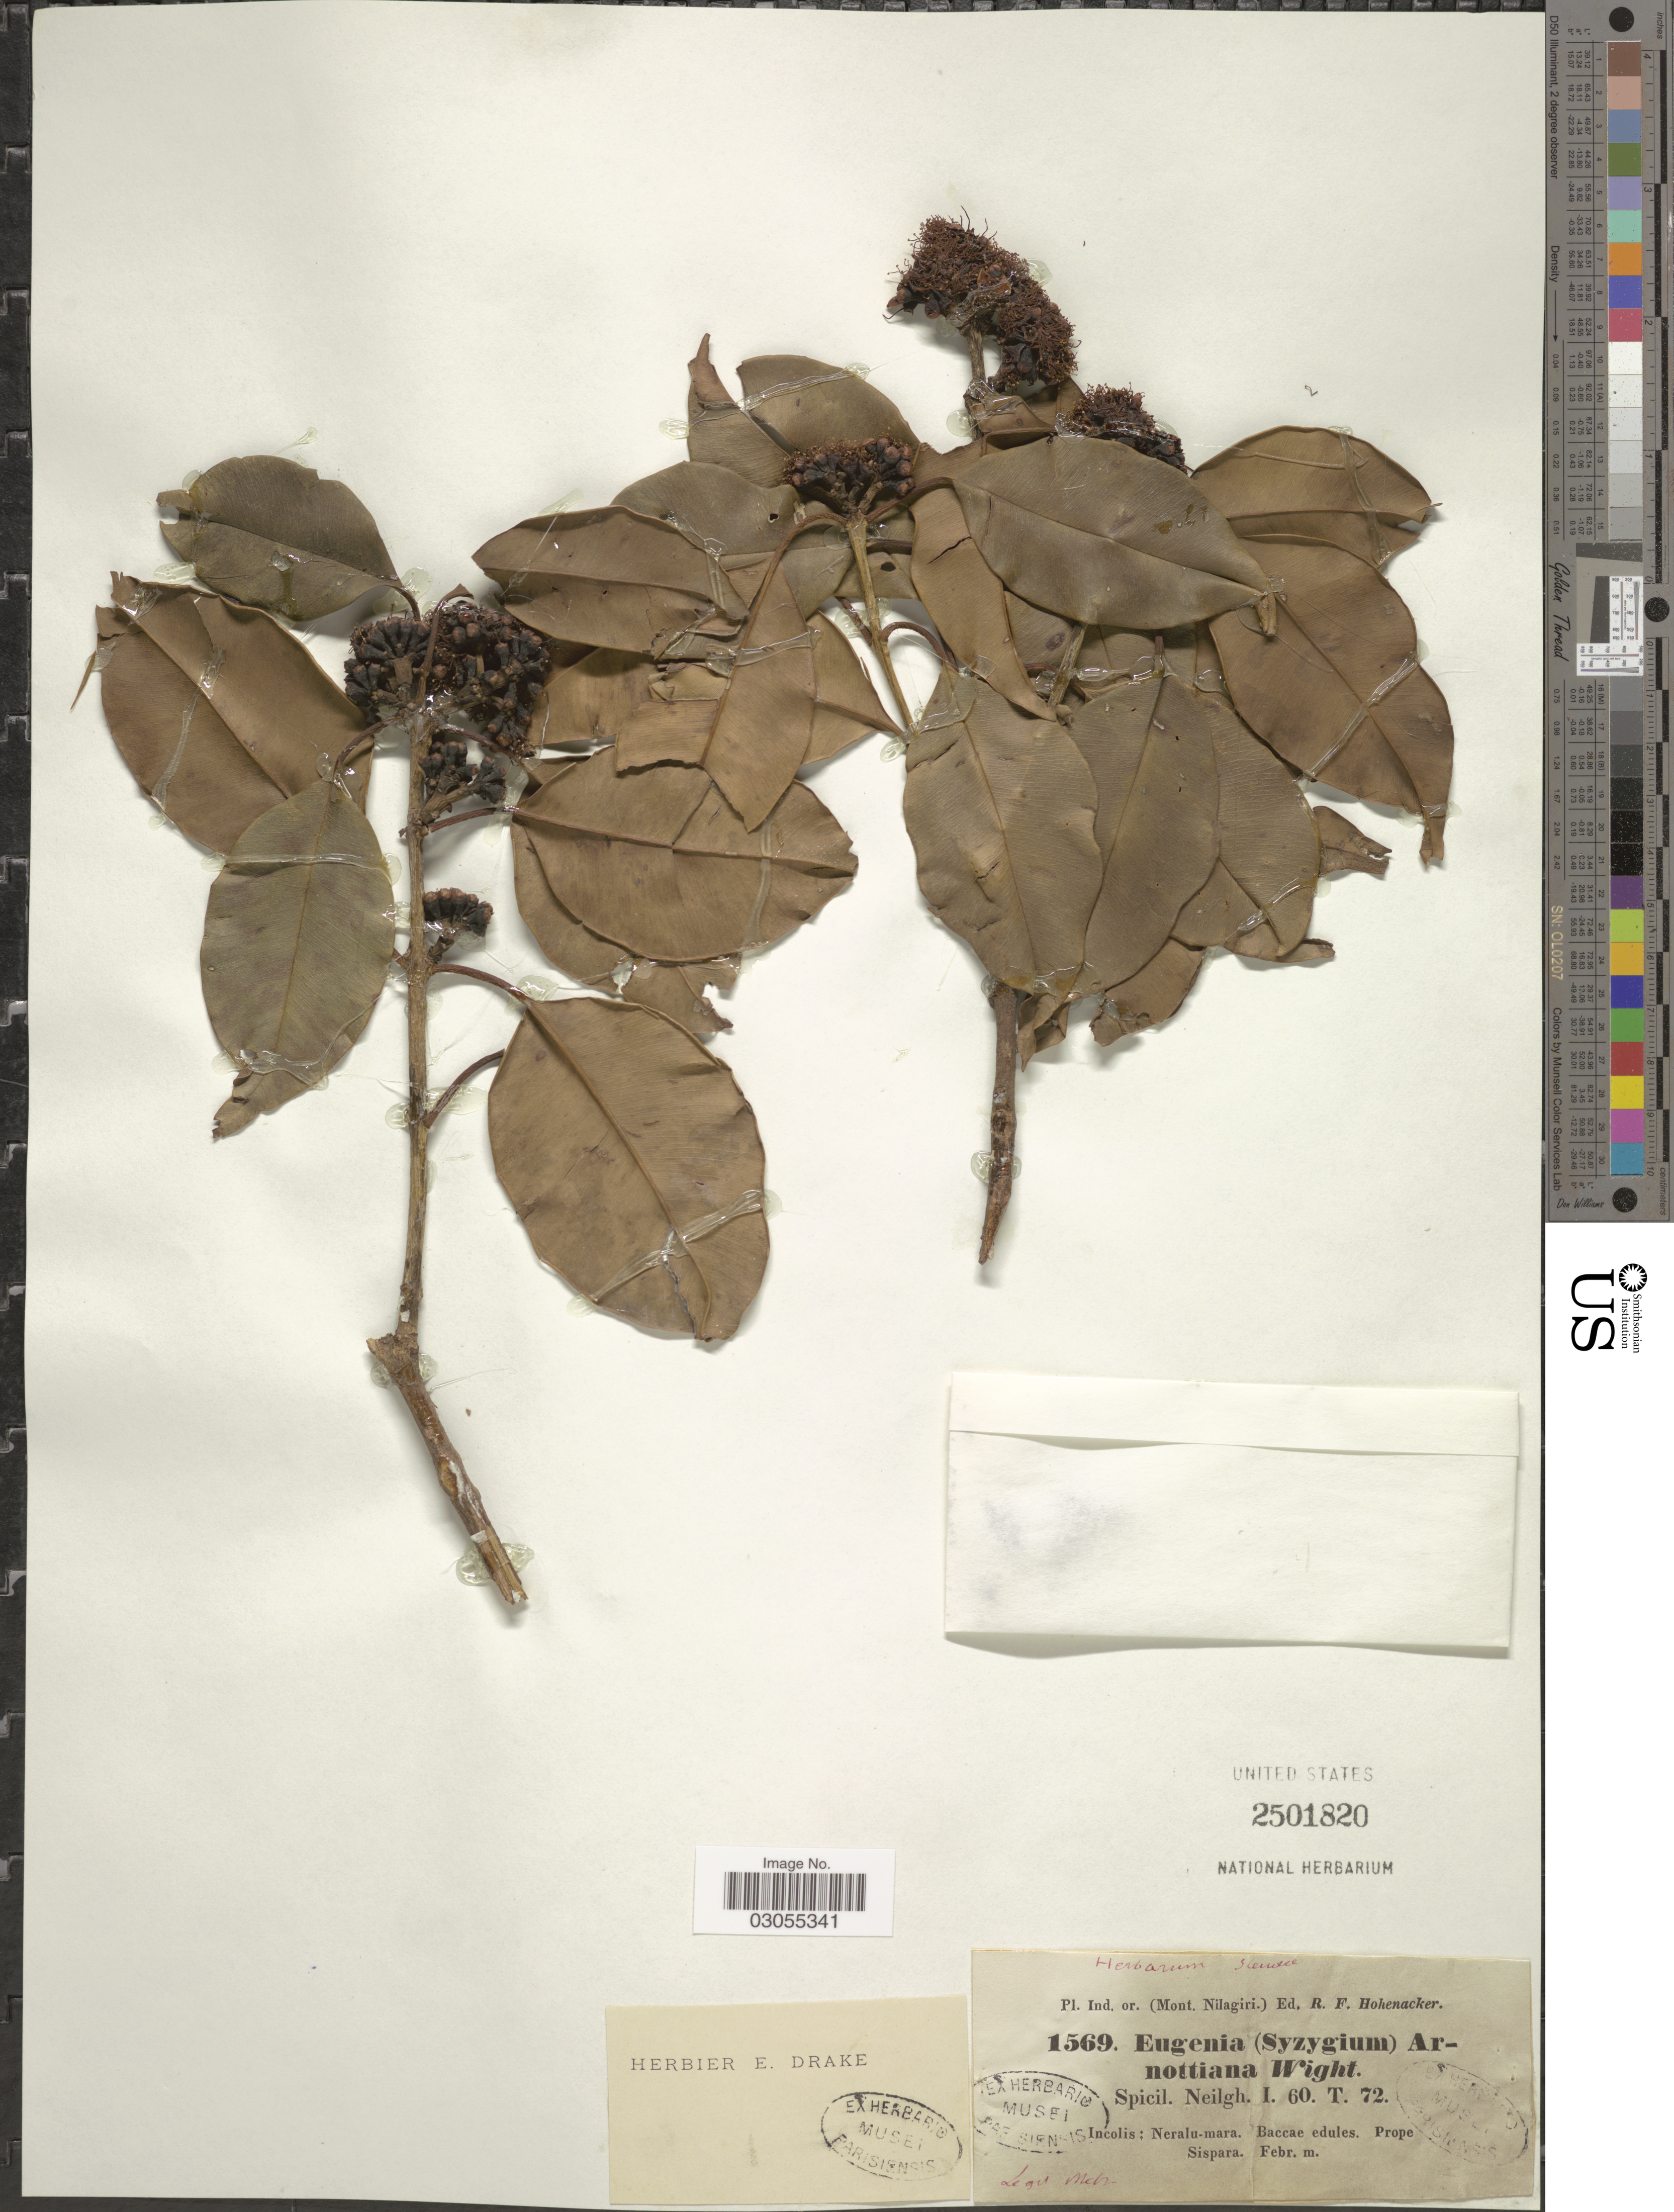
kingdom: Plantae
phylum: Tracheophyta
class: Magnoliopsida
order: Myrtales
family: Myrtaceae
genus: Syzygium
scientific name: Syzygium densiflorum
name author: Wall. ex Wight & Arn.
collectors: R. F. Hohenacker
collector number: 1569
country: India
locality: Ind. or. (Mont. Nilagiri.). Incolis: Neralu-mara. Baccae edules. Prope Sispara.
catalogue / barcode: US 2501820